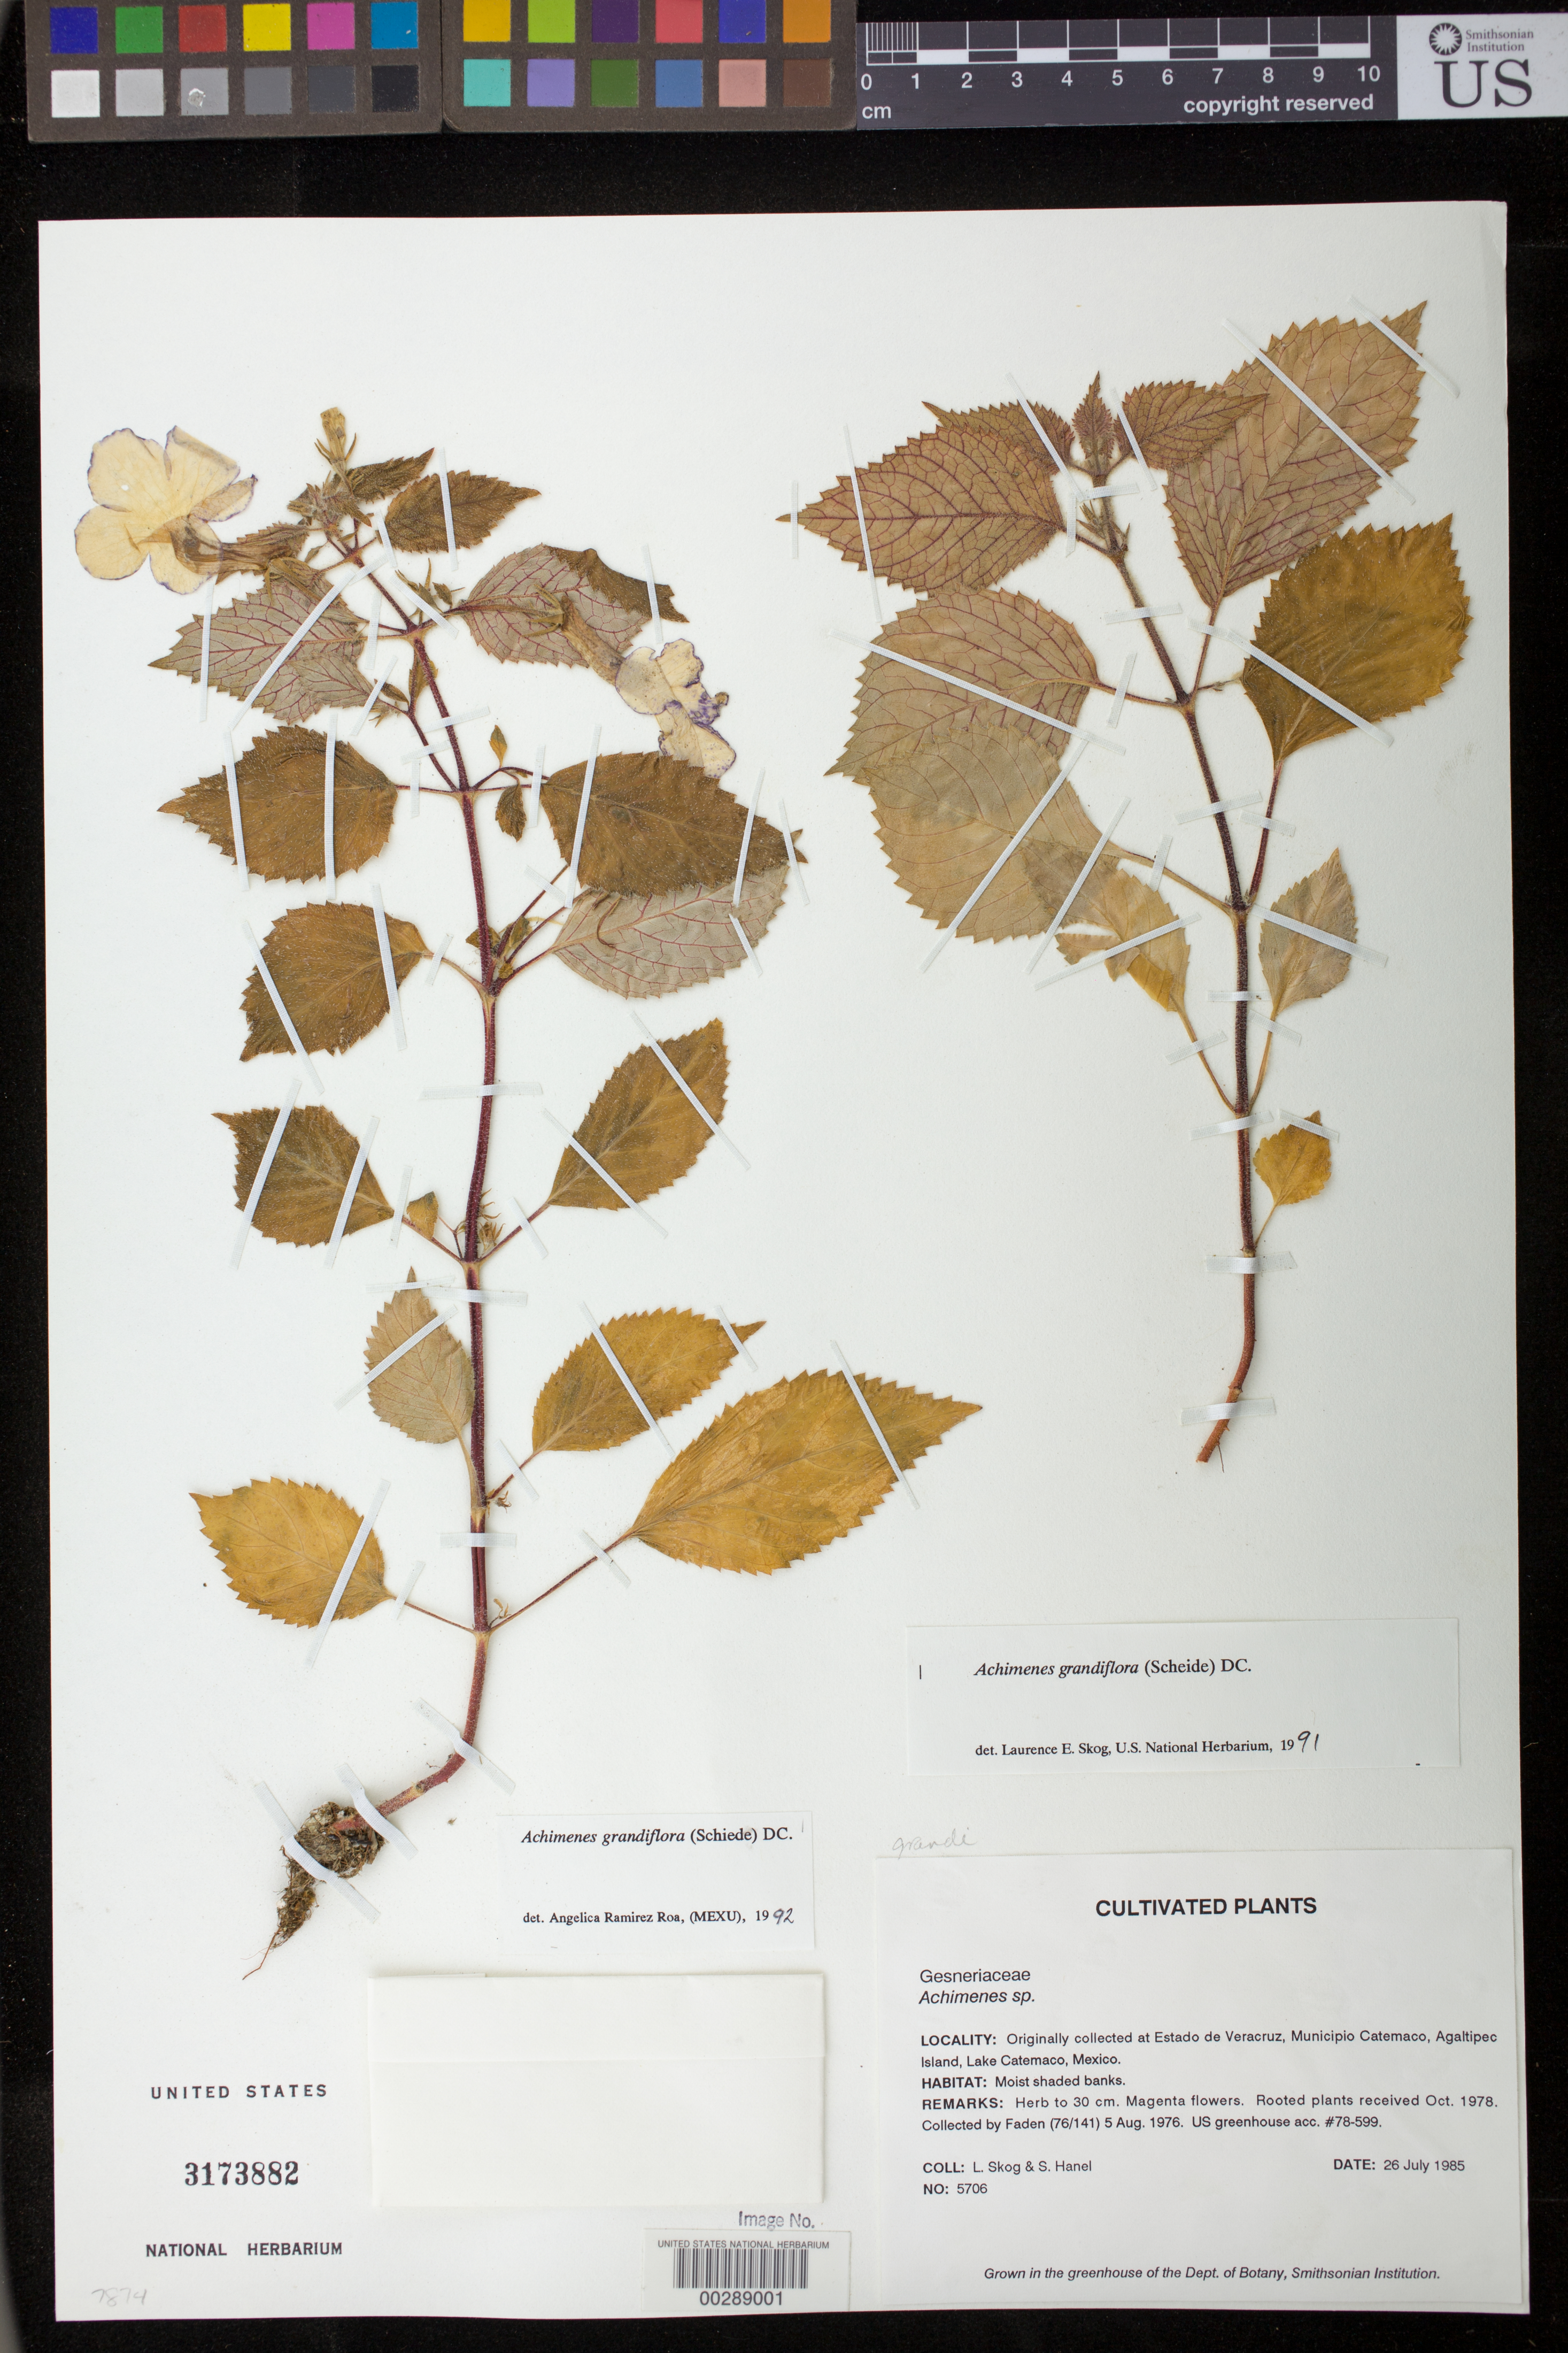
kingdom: Plantae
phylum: Tracheophyta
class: Magnoliopsida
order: Lamiales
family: Gesneriaceae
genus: Achimenes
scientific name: Achimenes grandiflora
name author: (Schiede) DC.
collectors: L. E. Skog & S. Hanel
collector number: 5706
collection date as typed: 26 Jul 1985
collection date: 1985-07-26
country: Mexico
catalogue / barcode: US 3173882